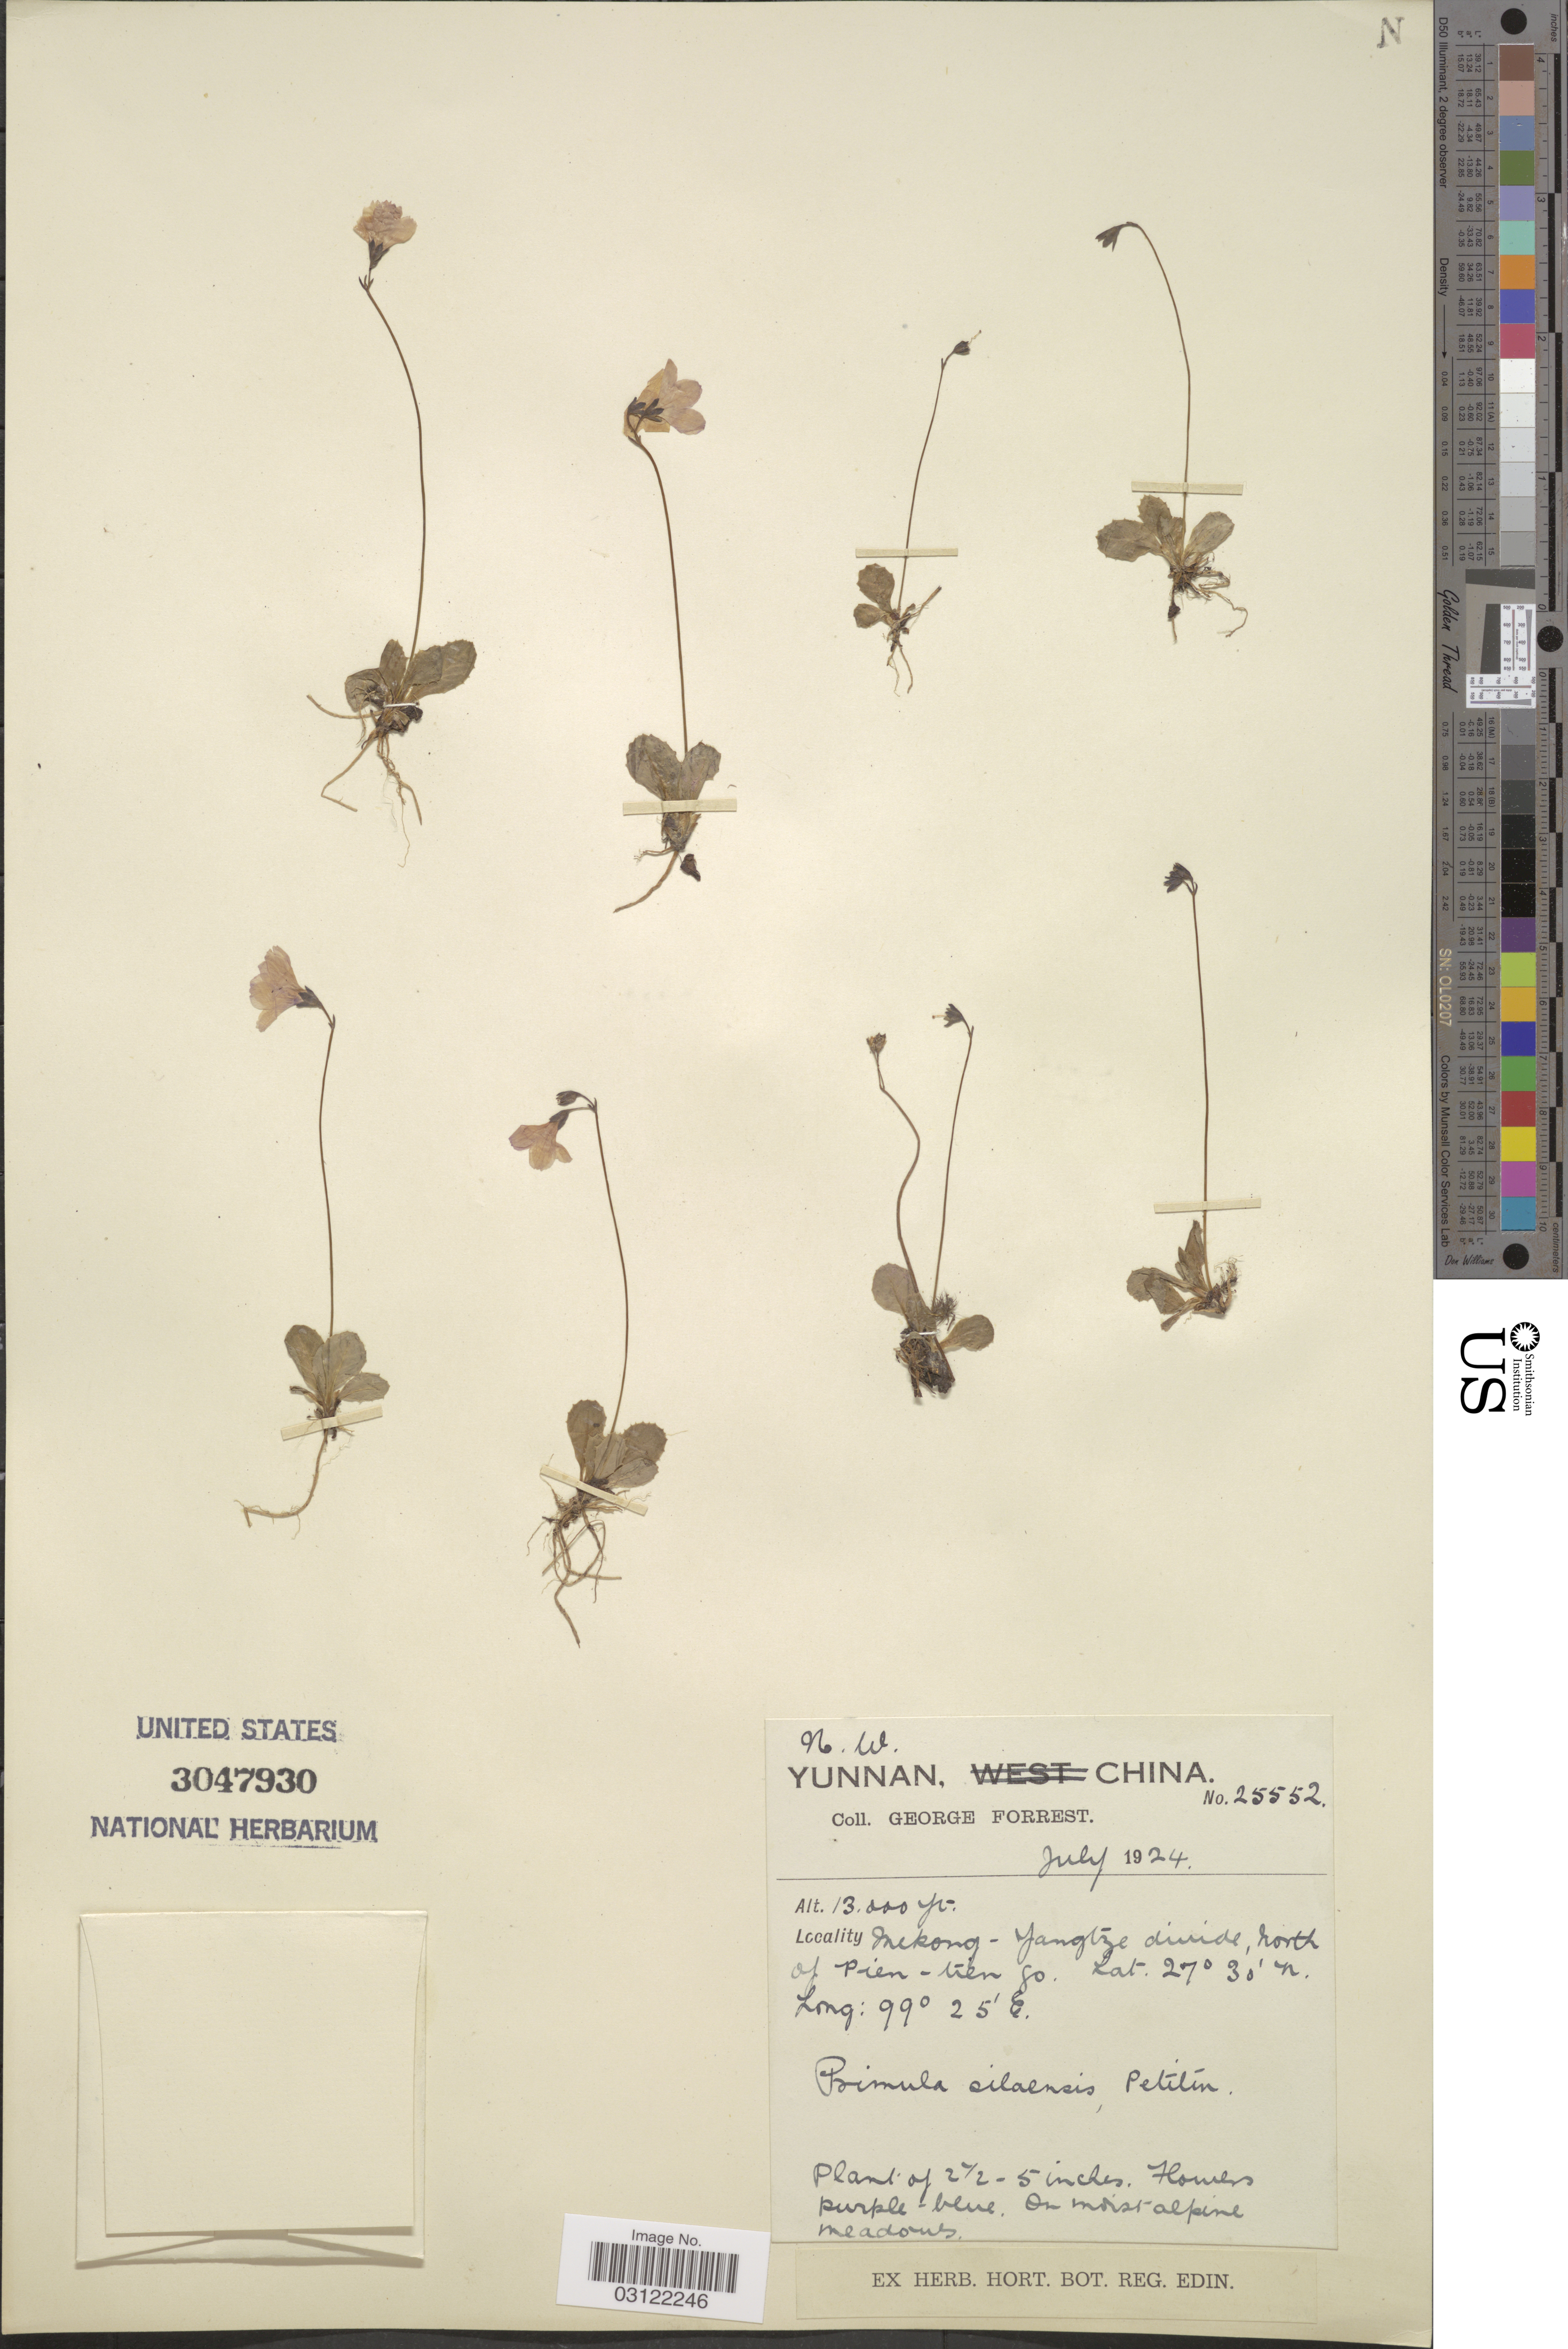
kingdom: Plantae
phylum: Tracheophyta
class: Magnoliopsida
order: Ericales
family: Primulaceae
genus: Primula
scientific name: Primula silaensis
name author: Petitm.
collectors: G. Forrest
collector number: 25552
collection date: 1924-07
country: China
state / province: Yunnan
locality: N. W. Yunnan. Mekong-Yangtze divide, north of Pien-tien go.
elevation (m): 3962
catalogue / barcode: US 3047930